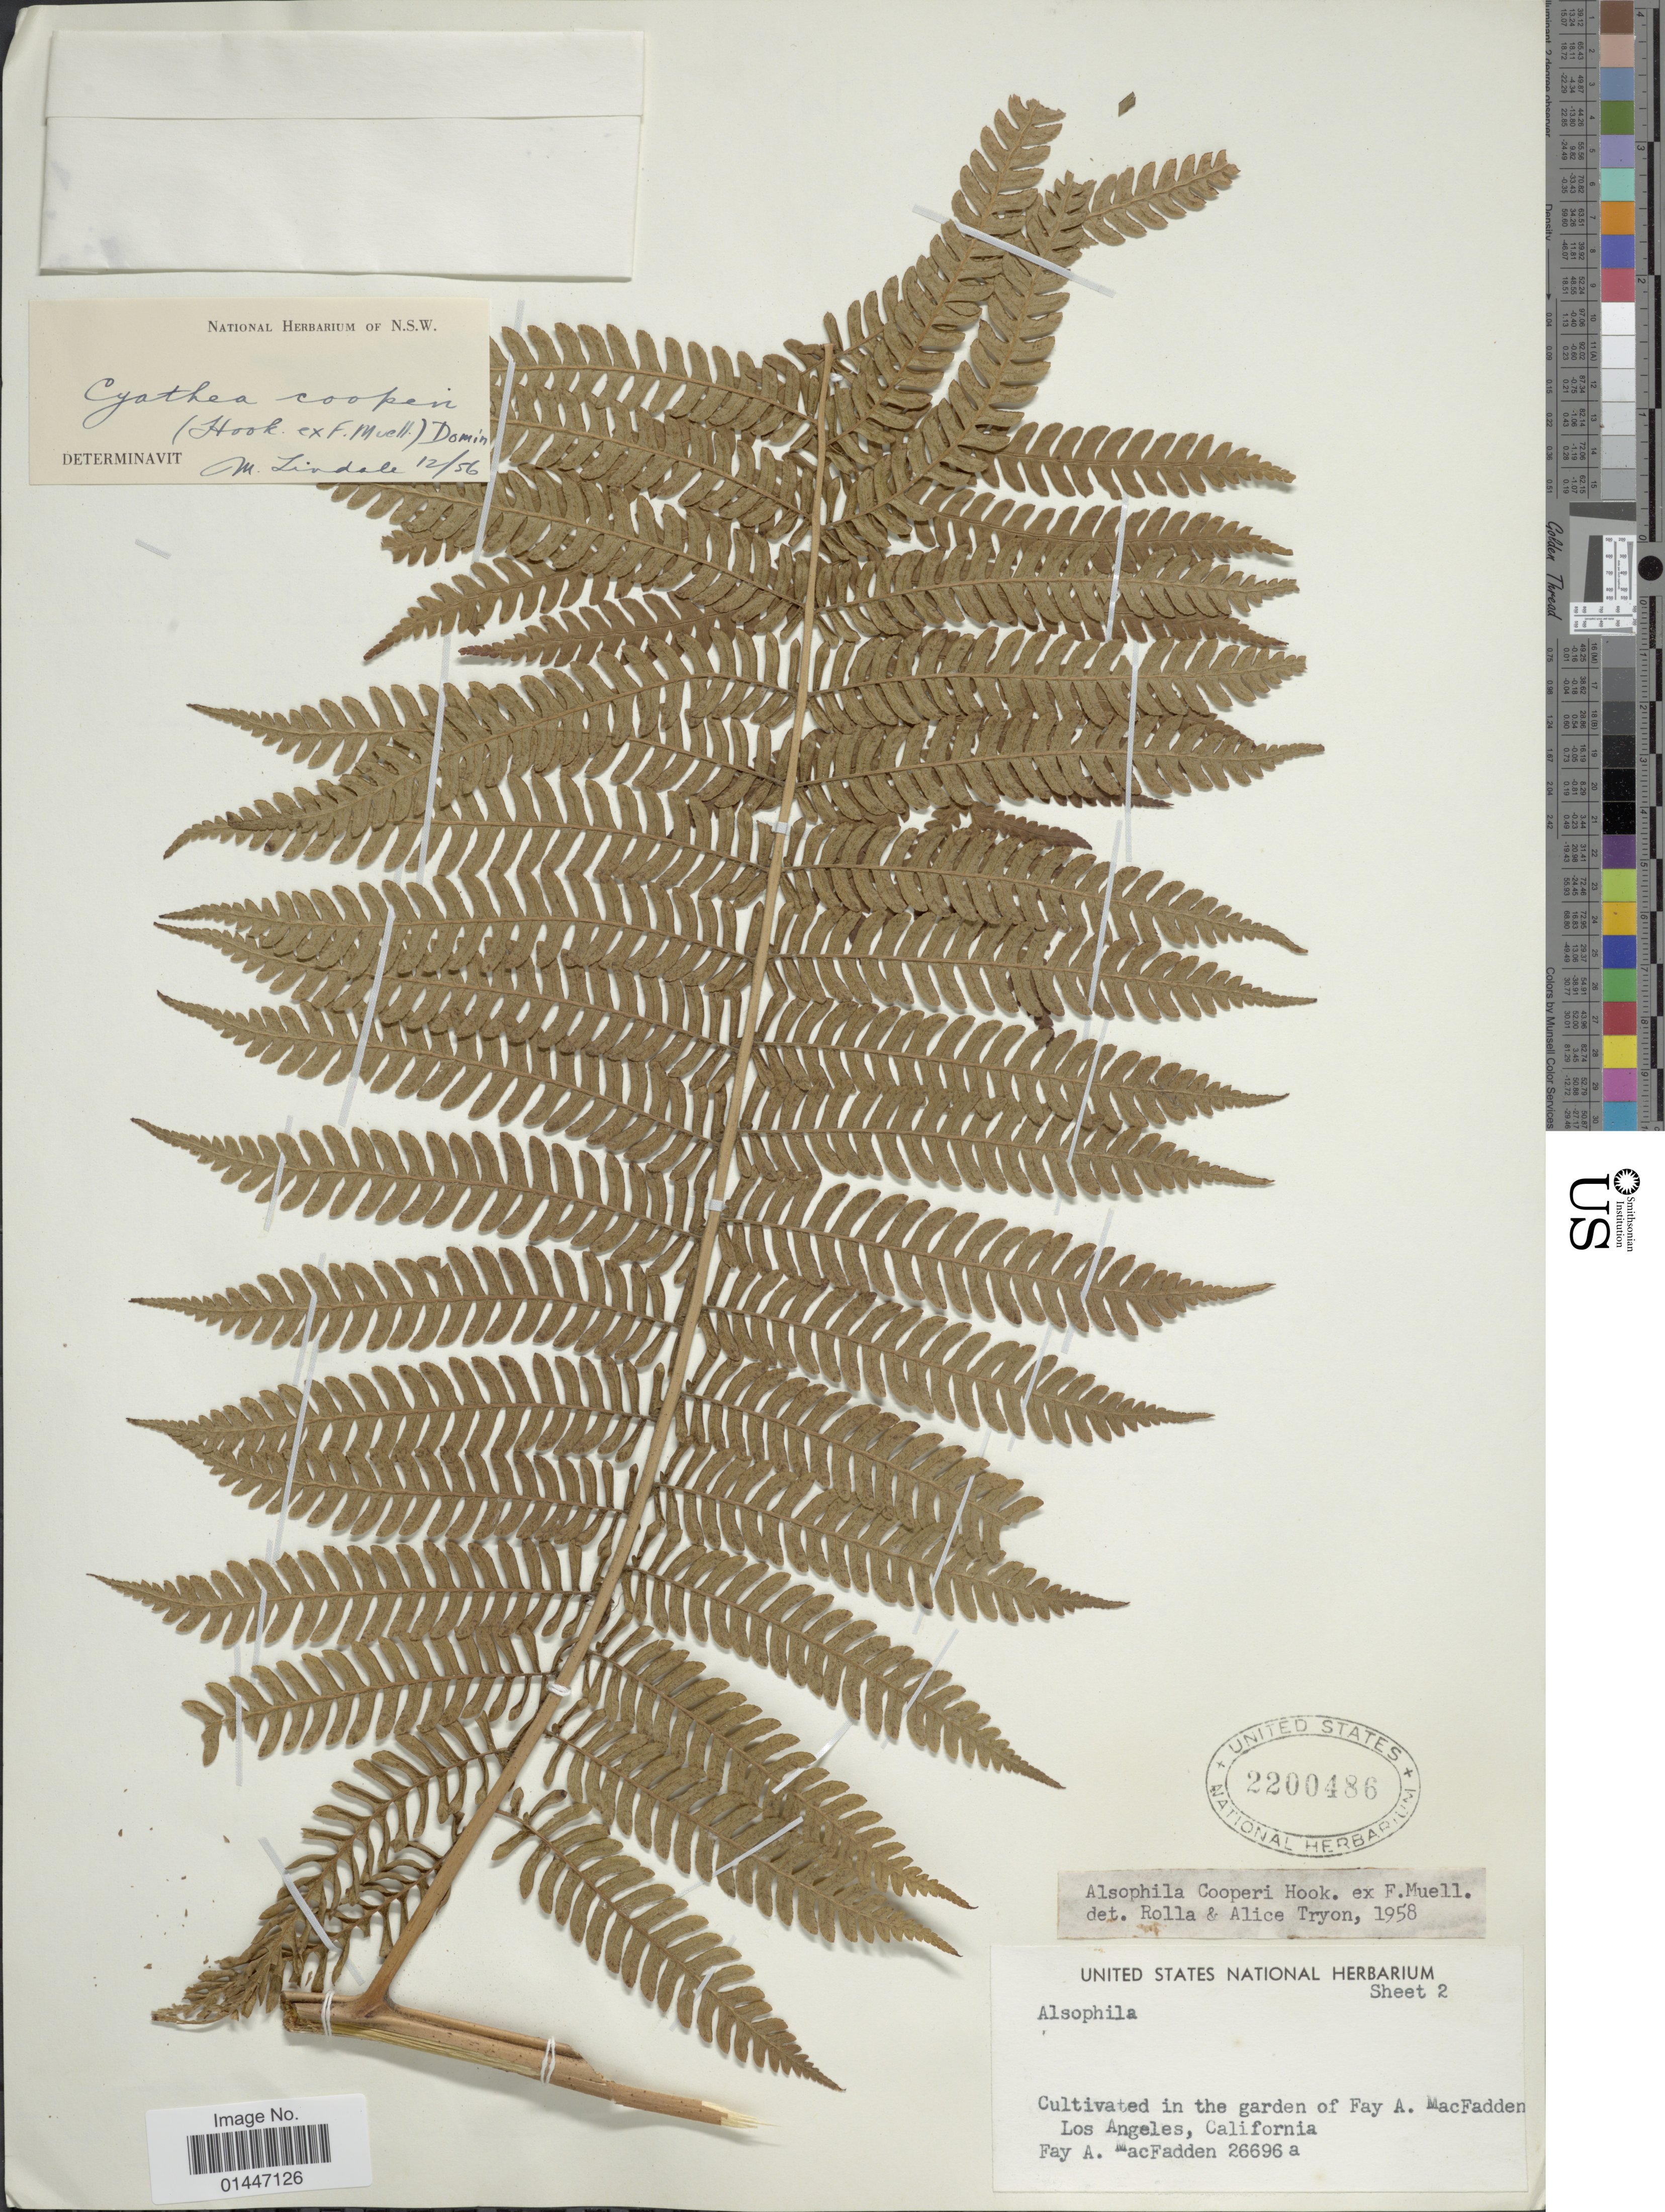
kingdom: Plantae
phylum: Tracheophyta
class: Polypodiopsida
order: Cyatheales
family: Cyatheaceae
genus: Sphaeropteris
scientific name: Sphaeropteris cooperi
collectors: F. MacFadden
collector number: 26696a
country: United States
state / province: California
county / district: Los Angeles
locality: Los Angeles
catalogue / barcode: US 2200486